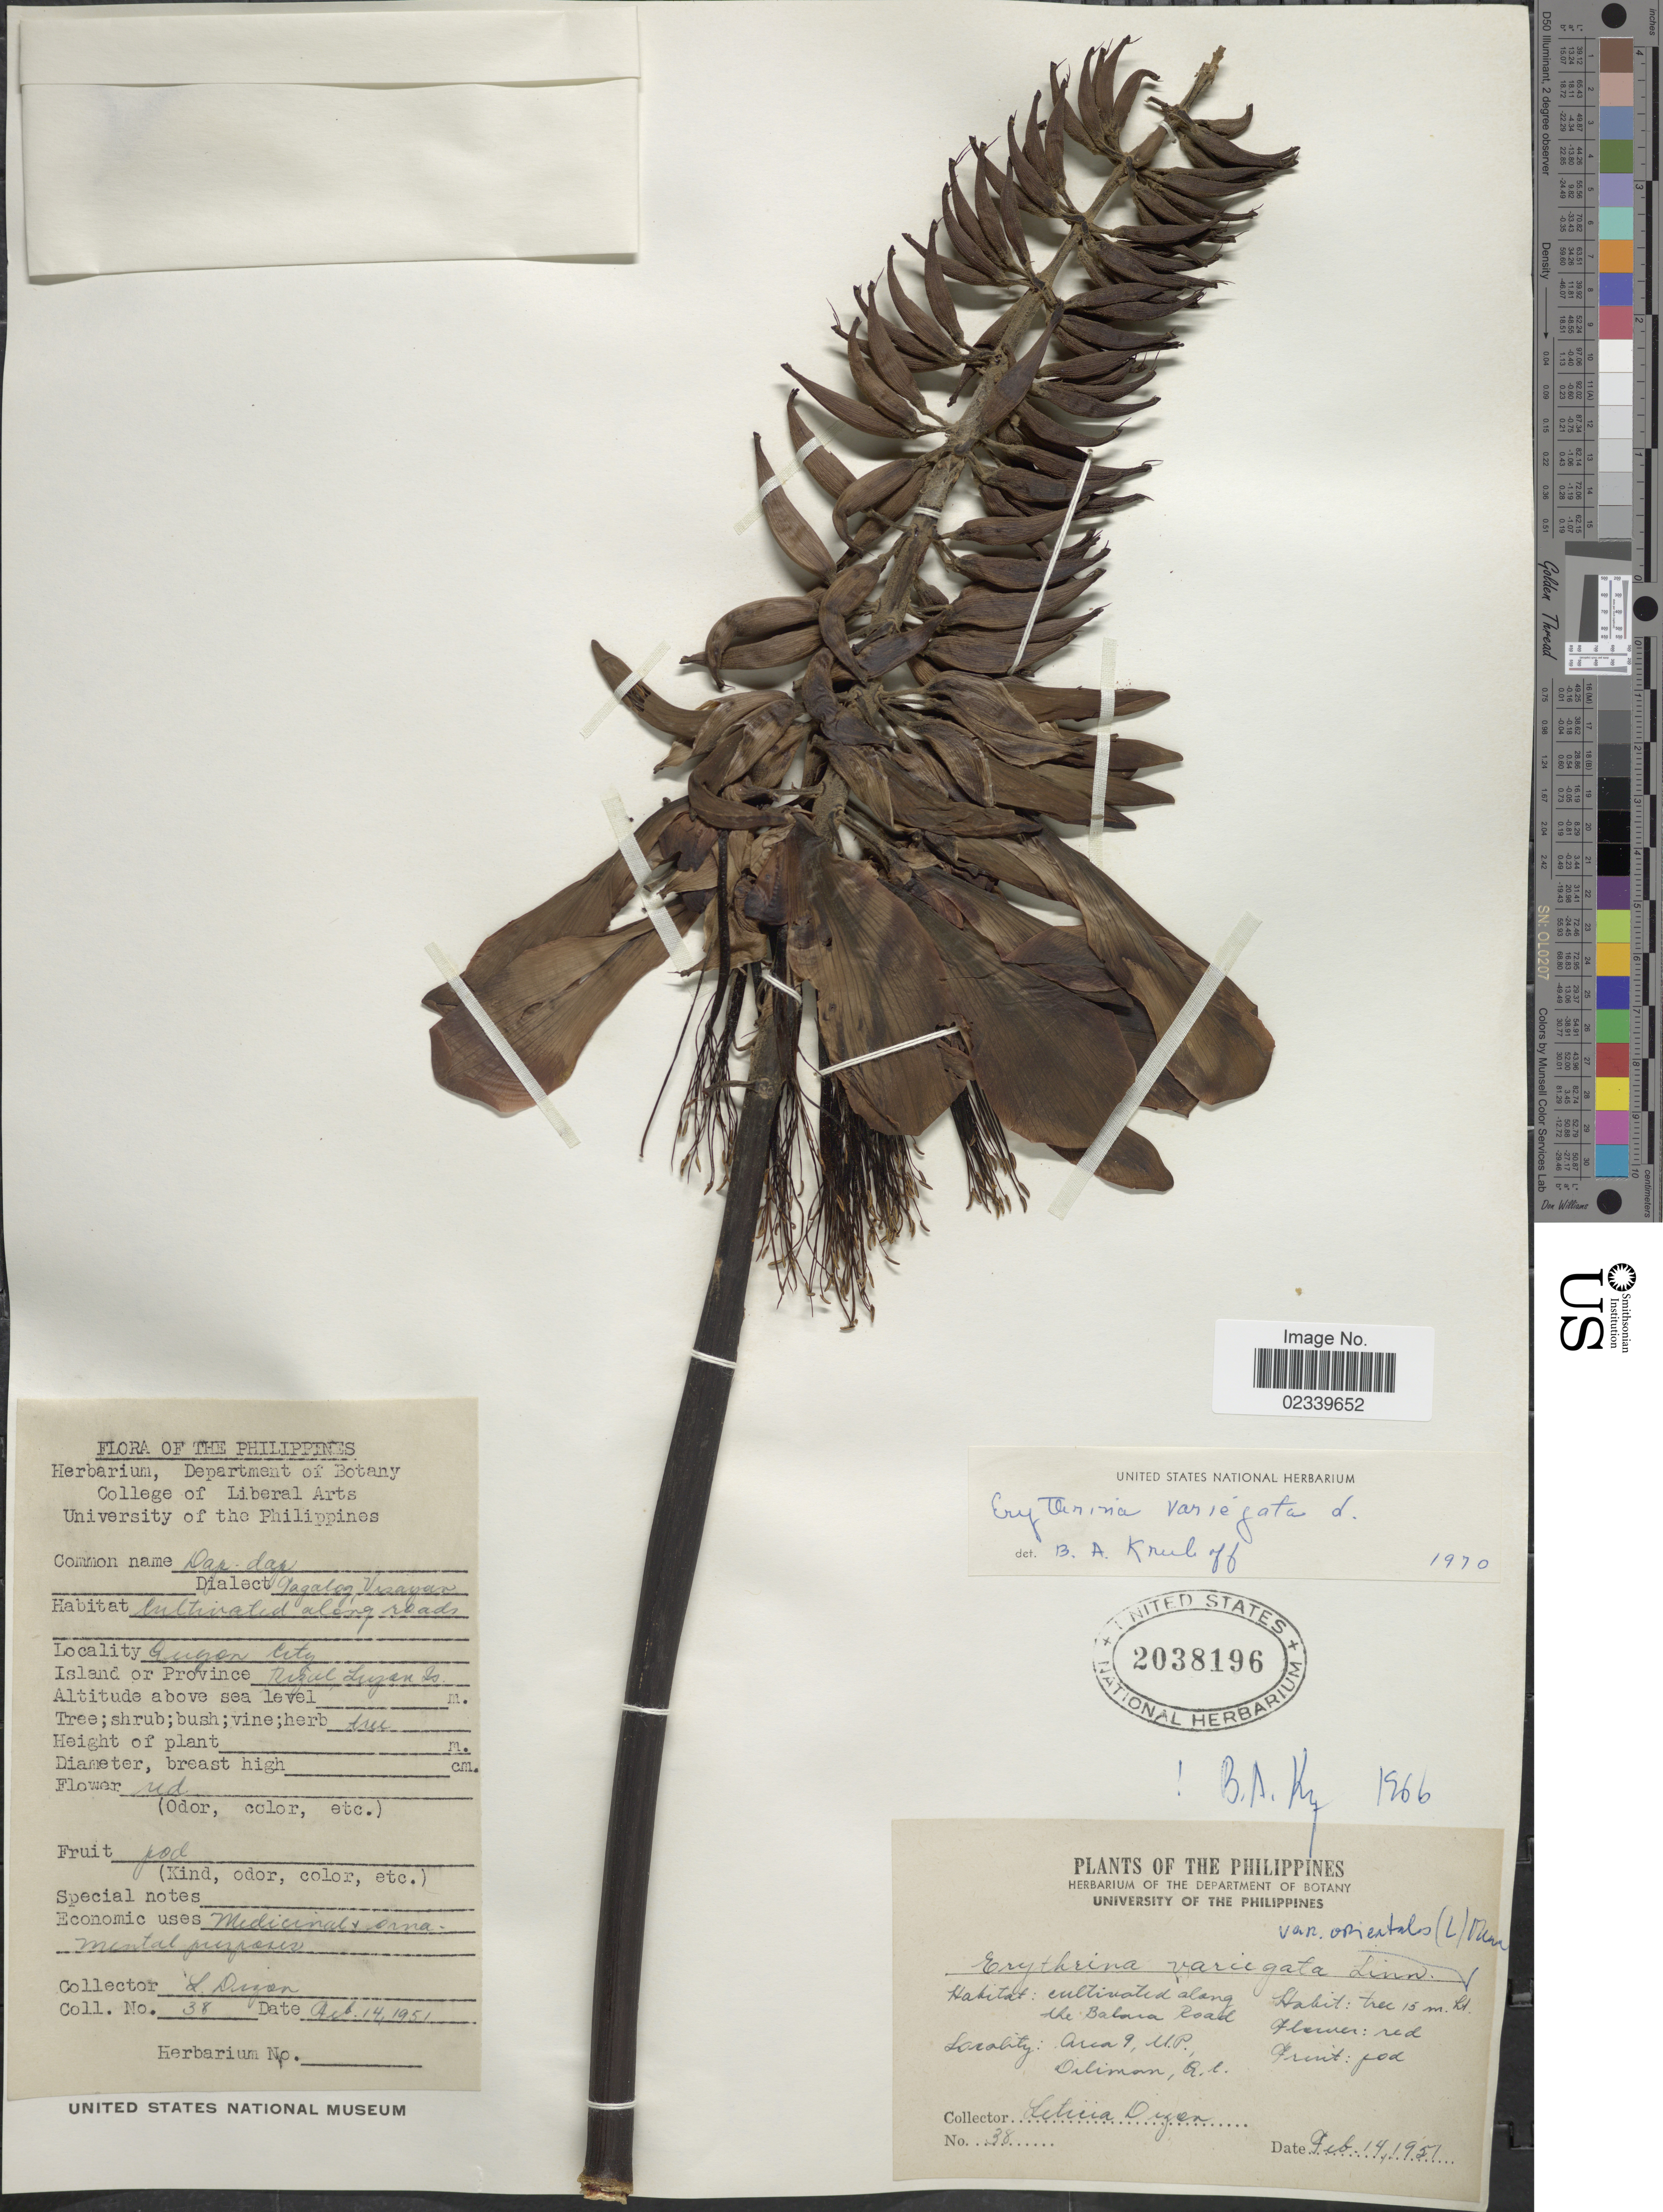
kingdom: Plantae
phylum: Tracheophyta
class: Magnoliopsida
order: Fabales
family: Fabaceae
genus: Erythrina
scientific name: Erythrina variegata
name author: L.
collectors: L. Dizen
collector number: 38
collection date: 1951-02-14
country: Philippines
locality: Area 9, U.P., Diliman, Q.L. Cultivated along roads Island or Province Rizal Luzon Co.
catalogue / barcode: US 2038196